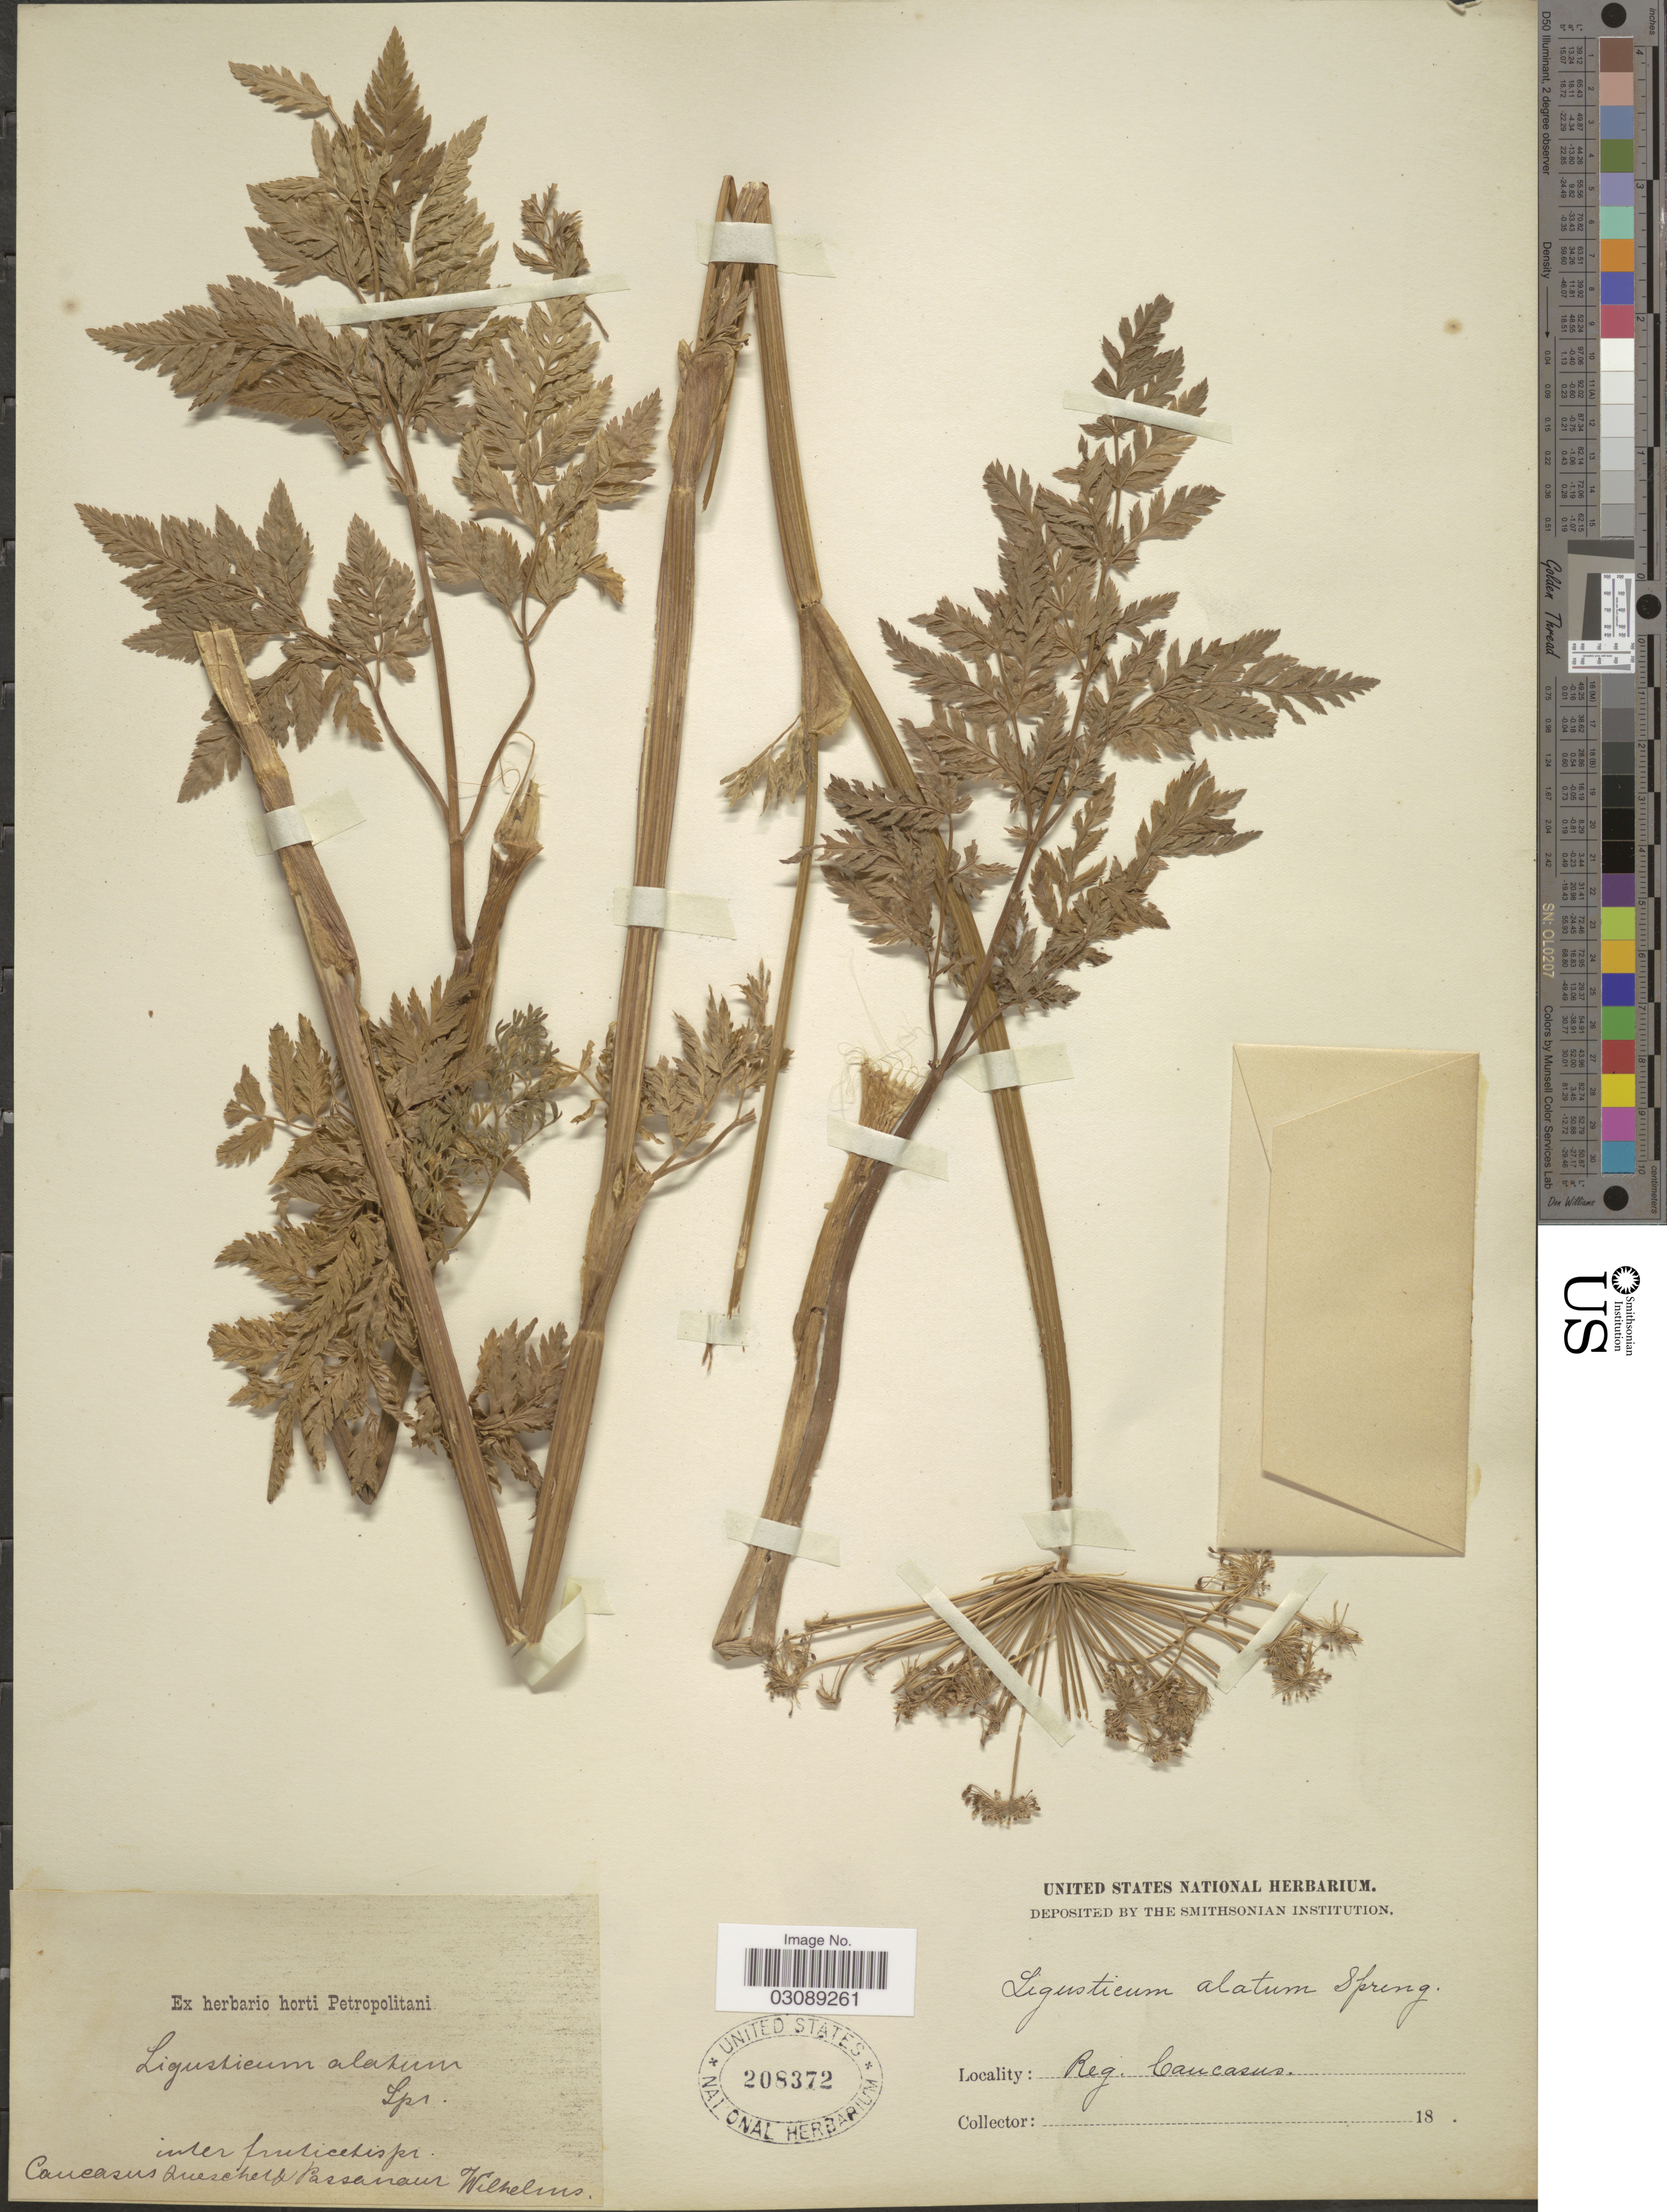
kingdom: Plantae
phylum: Tracheophyta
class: Magnoliopsida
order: Apiales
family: Apiaceae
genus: Ligusticum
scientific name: Ligusticum alatum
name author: Spreng.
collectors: C. Wilhelms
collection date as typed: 18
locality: Reg. Caucasus. Inter fruticetis pr. Caucasus Queschelft Passanaur. [interpreted]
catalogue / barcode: US 208372